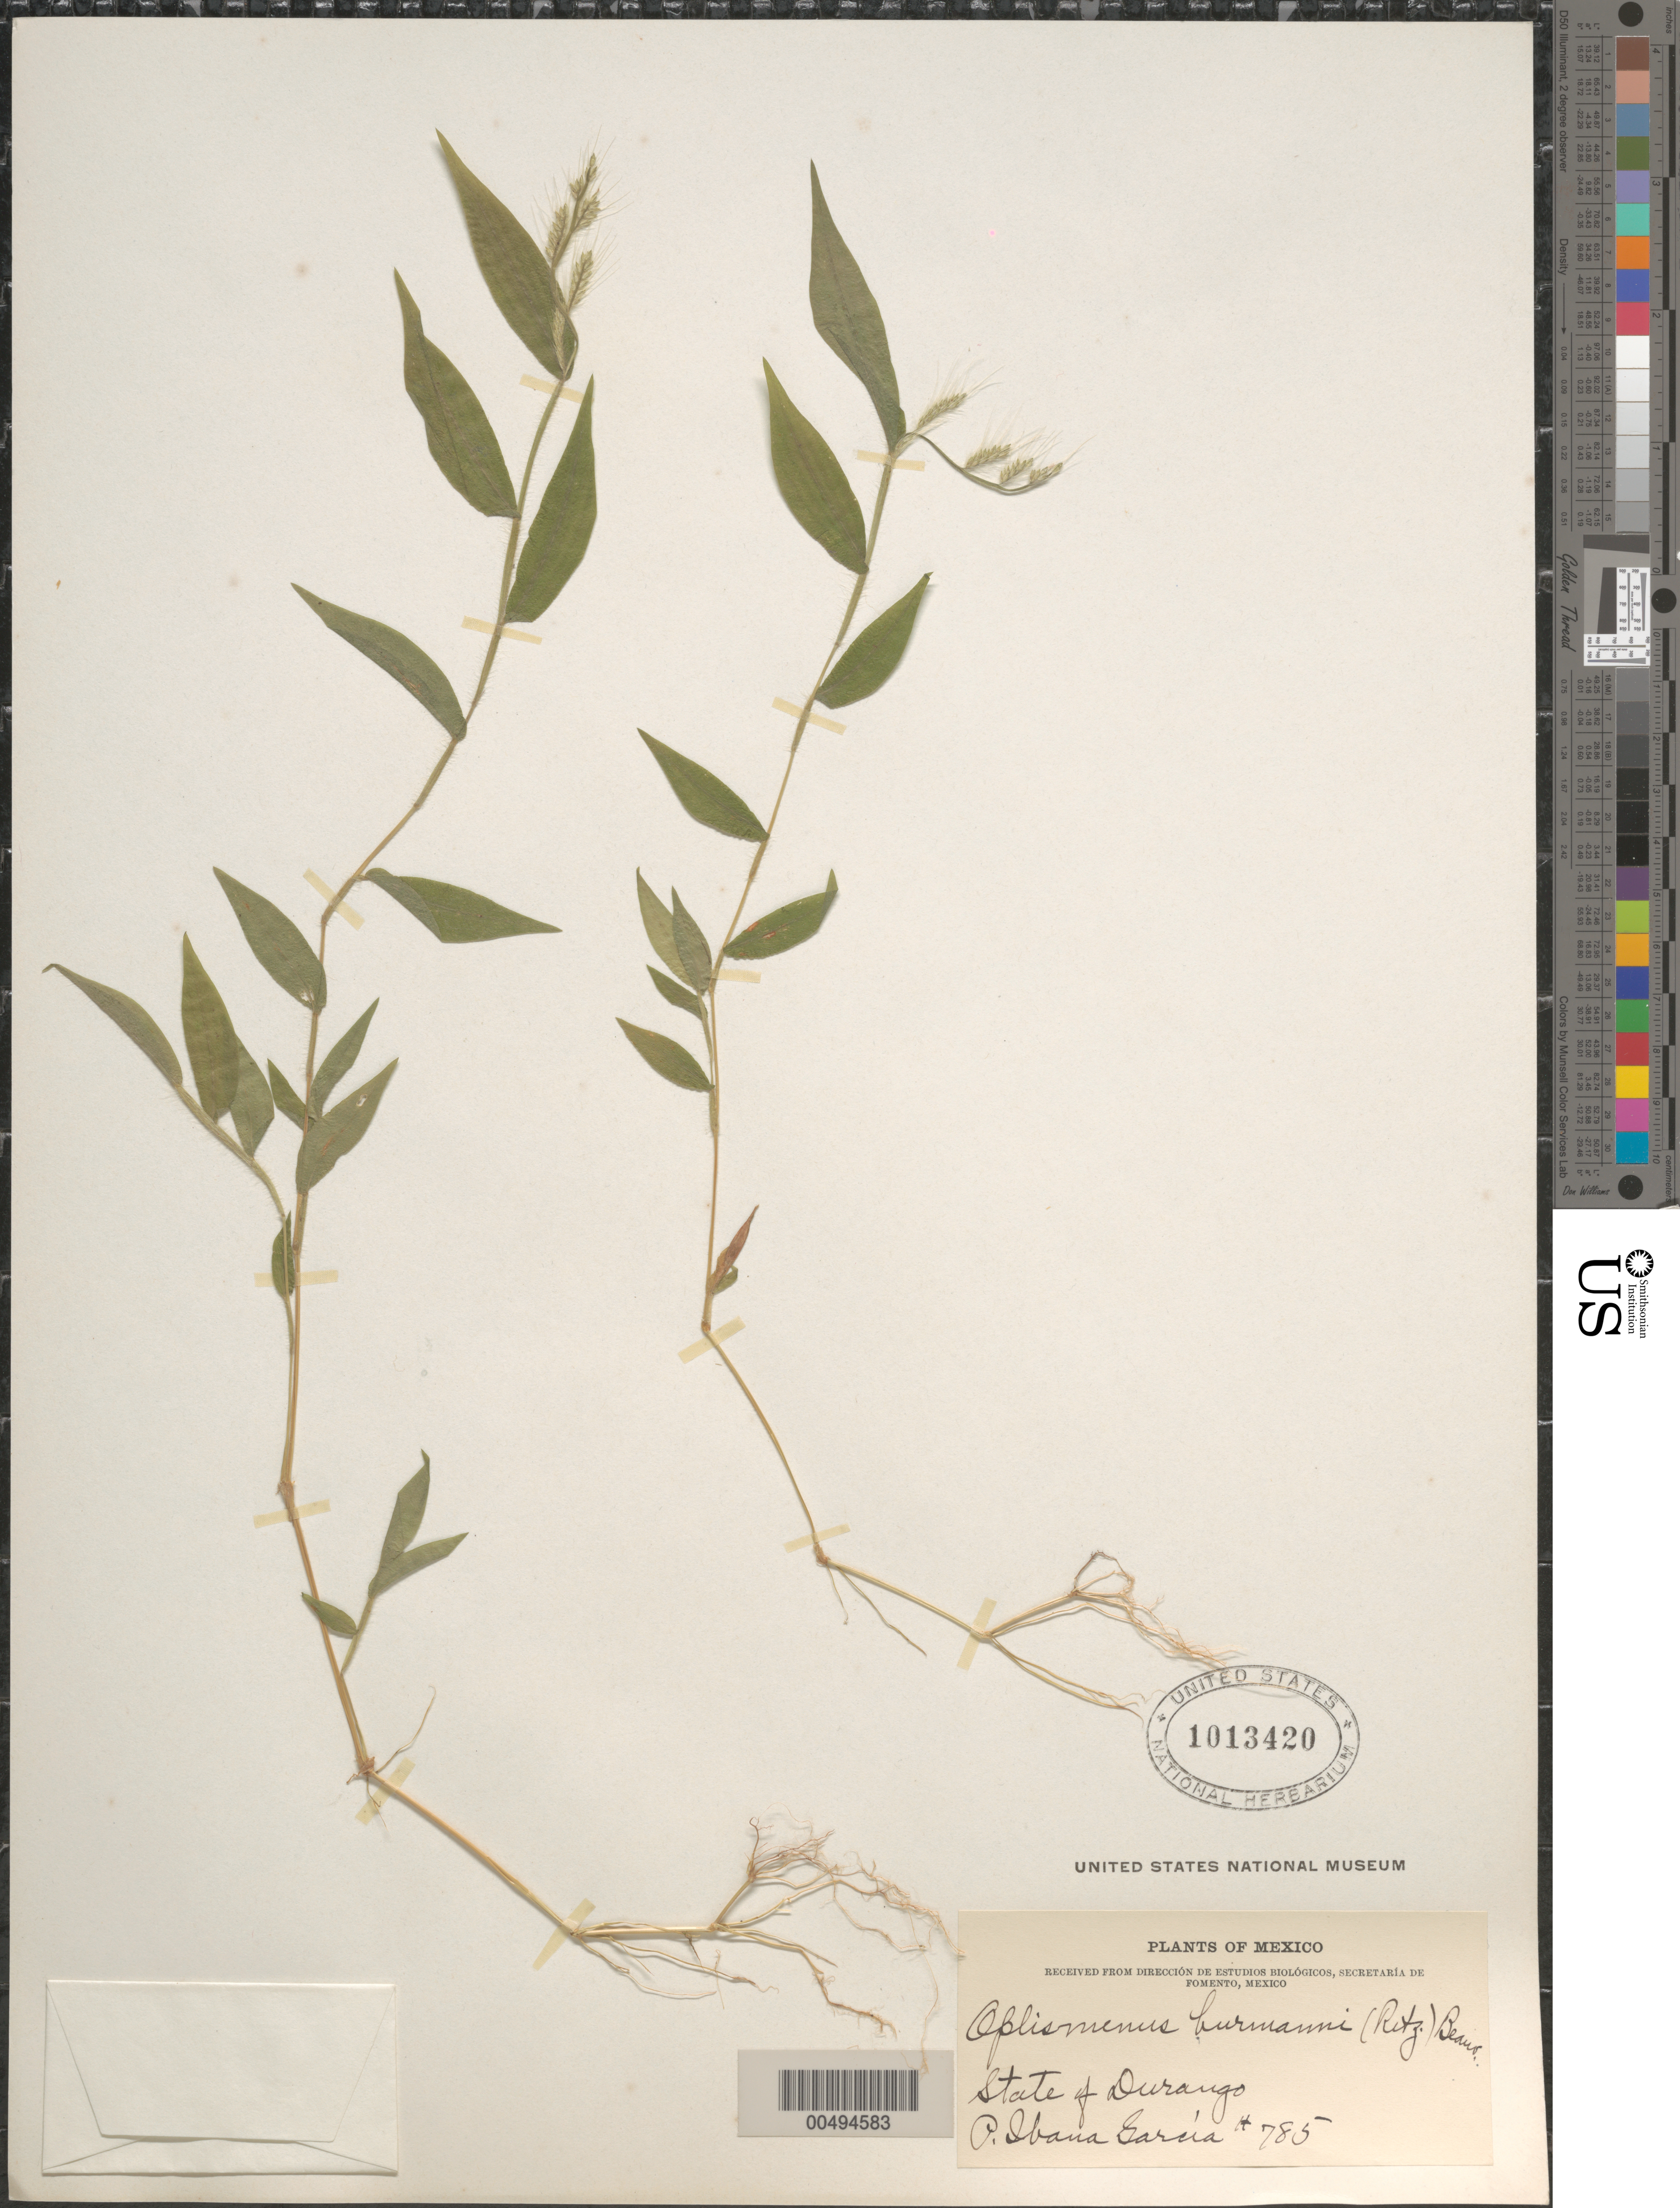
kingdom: Plantae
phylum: Tracheophyta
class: Liliopsida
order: Poales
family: Poaceae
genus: Oplismenus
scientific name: Oplismenus burmannii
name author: (Retz.) P. Beauv.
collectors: P. Ibana-García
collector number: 785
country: Mexico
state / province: Durango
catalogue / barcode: US 1013420